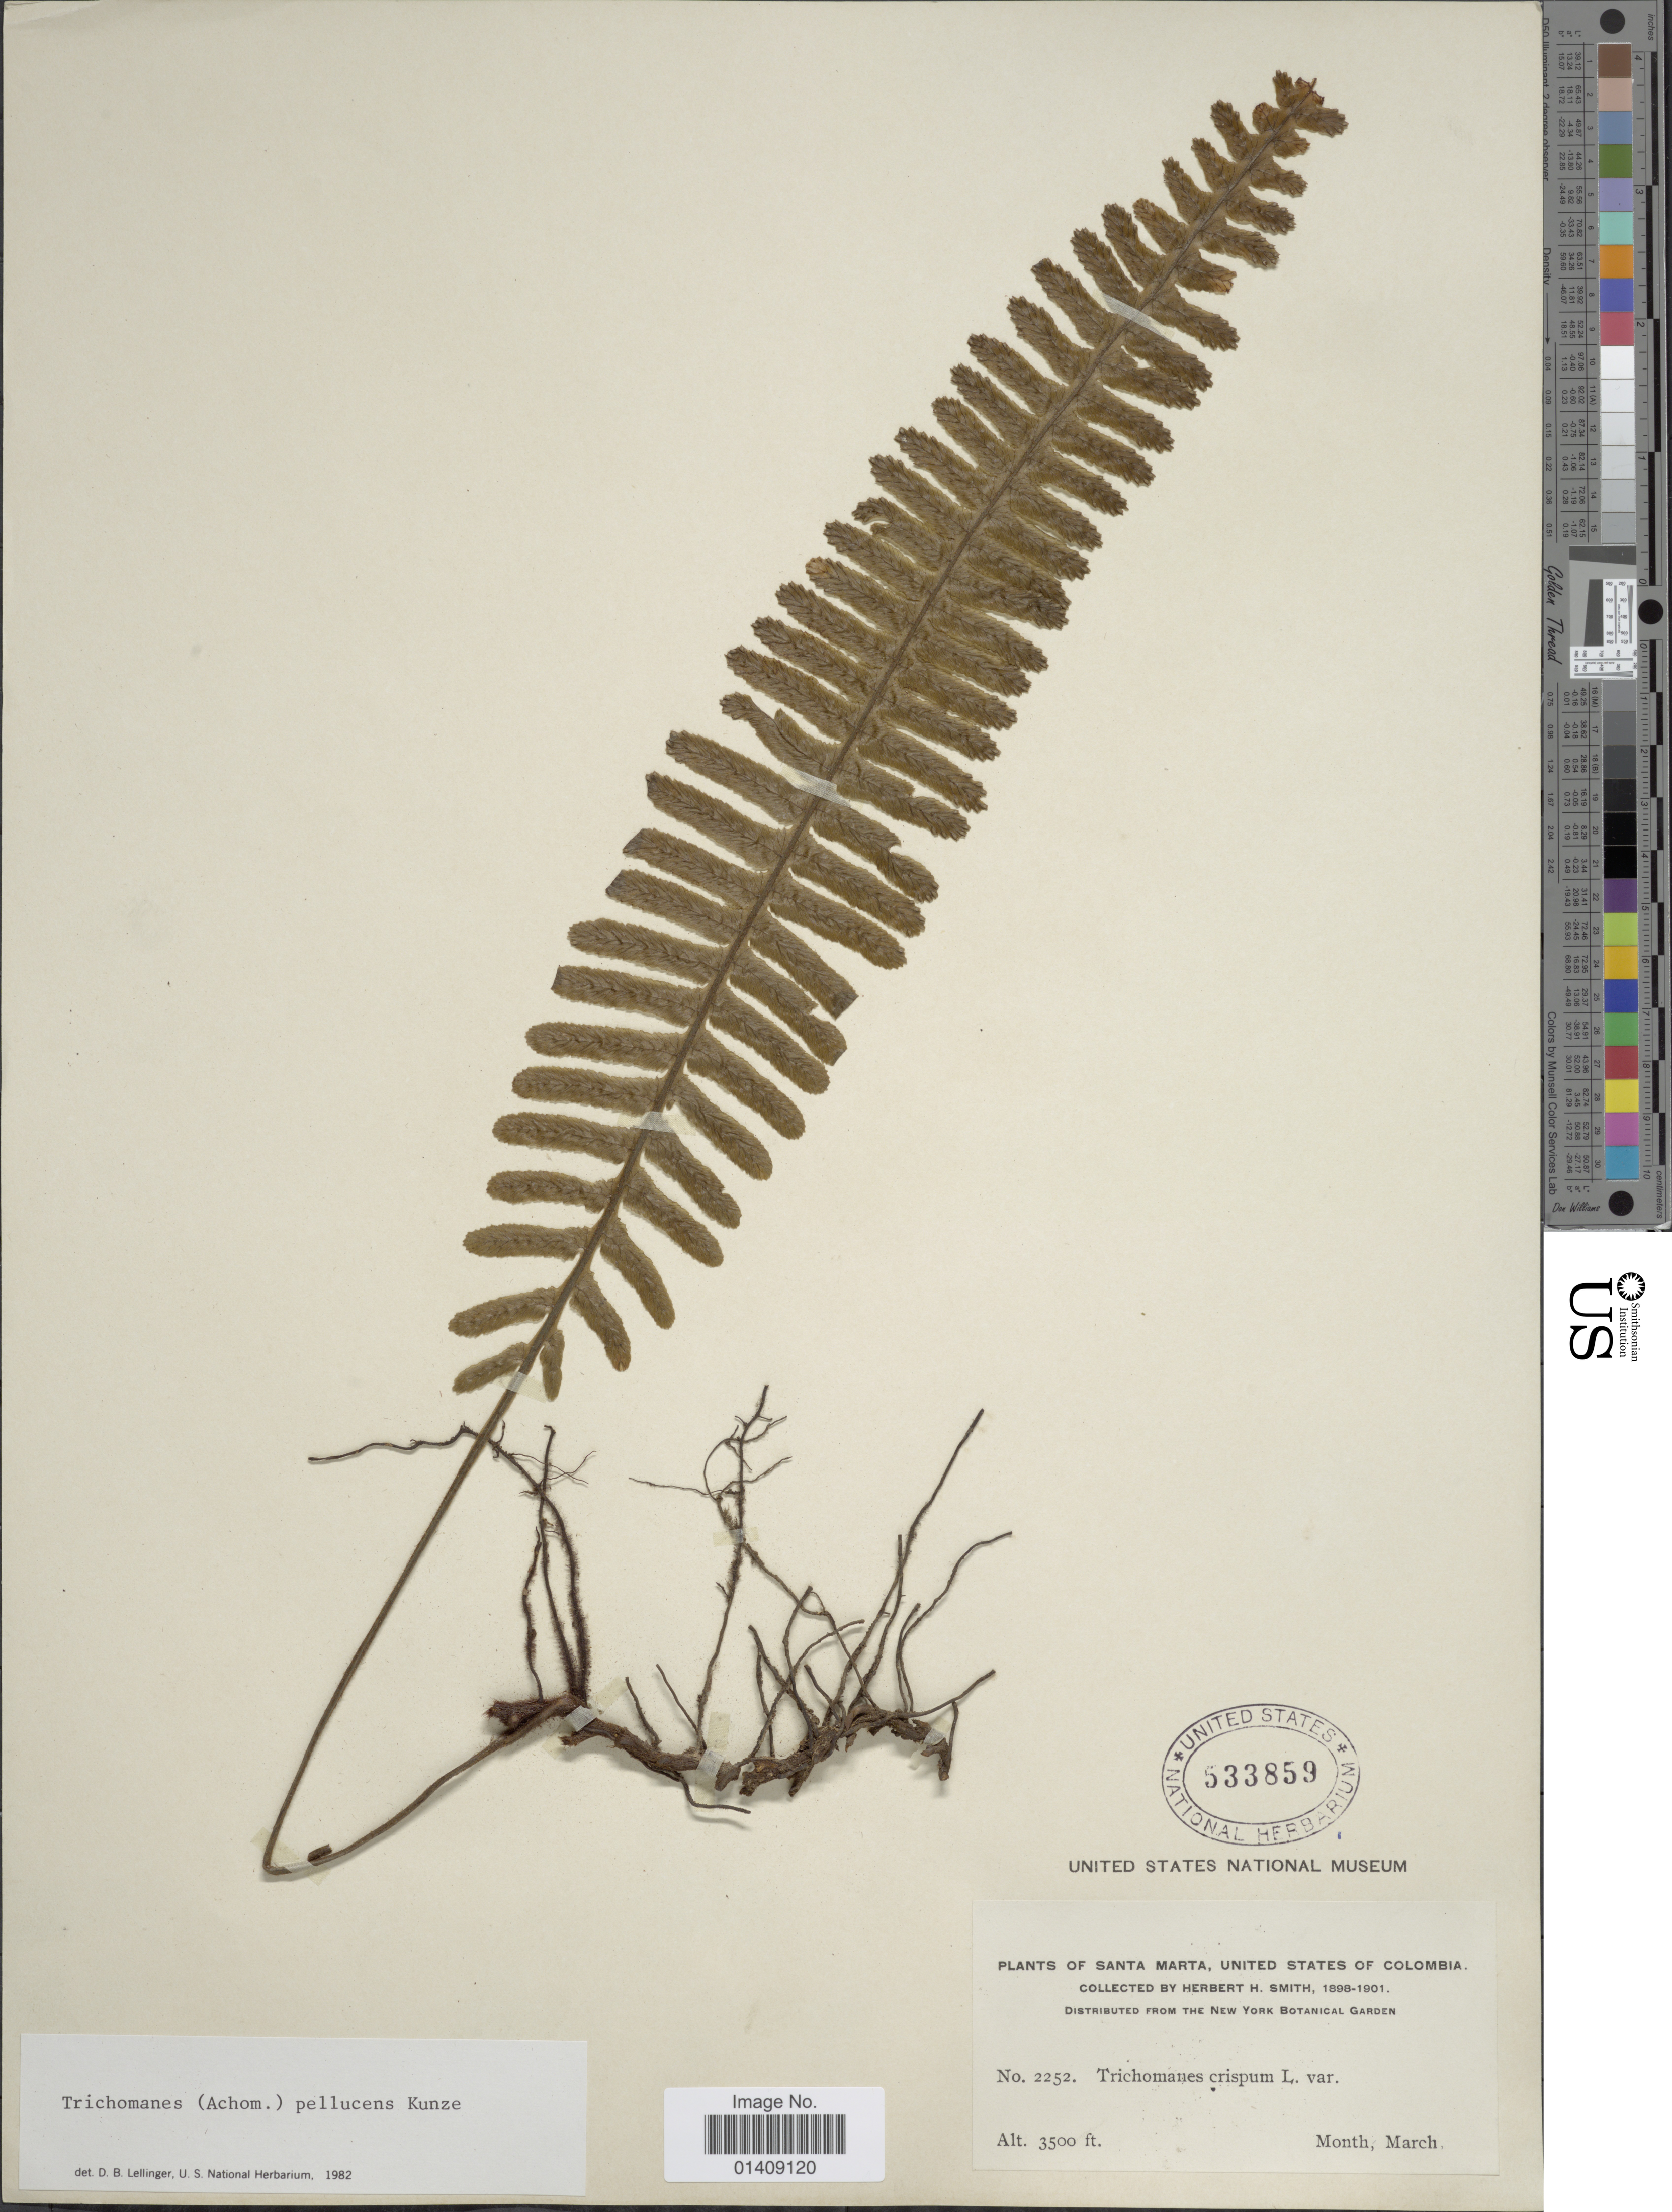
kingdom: Plantae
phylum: Tracheophyta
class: Polypodiopsida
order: Hymenophyllales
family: Hymenophyllaceae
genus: Trichomanes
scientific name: Trichomanes pellucens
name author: Kunze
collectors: H. H. Smith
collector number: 2252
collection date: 1898-03/1901-03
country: Colombia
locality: Santa Marta, United states of Colombia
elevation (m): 1067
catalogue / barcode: US 533859